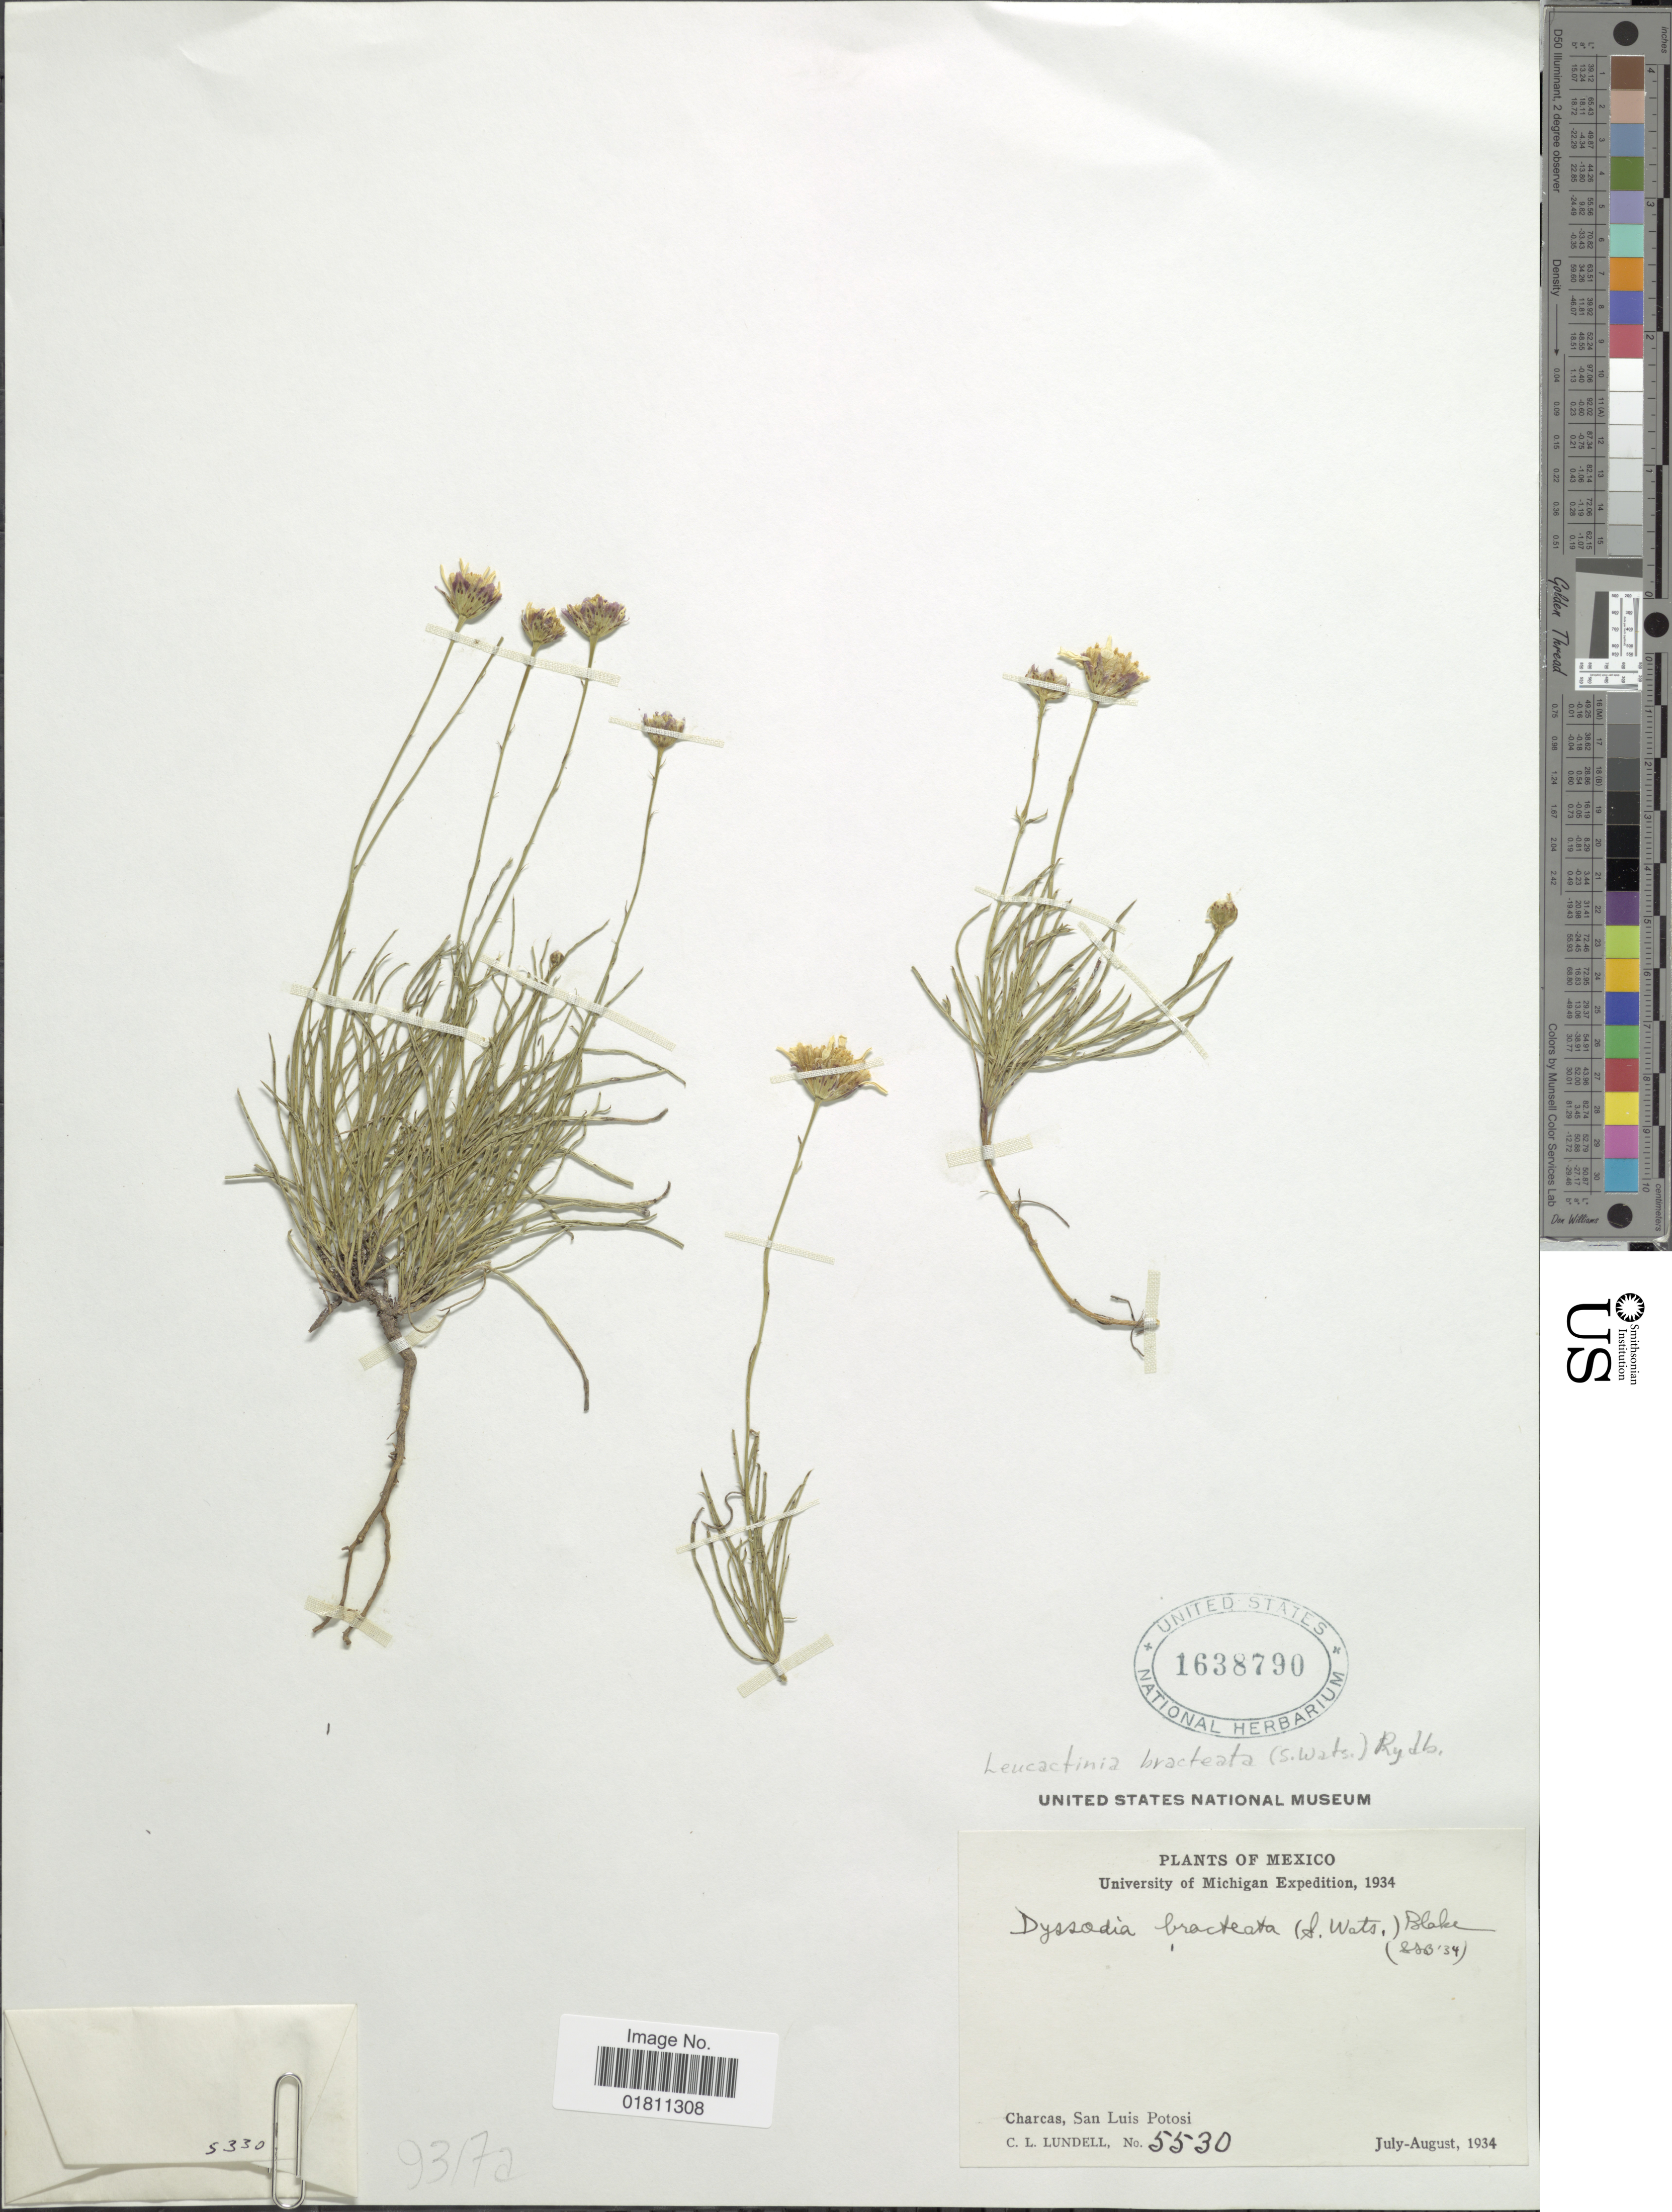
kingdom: Plantae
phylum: Tracheophyta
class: Magnoliopsida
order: Asterales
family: Asteraceae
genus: Leucactinia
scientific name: Leucactinia bracteata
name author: (S. Watson) Rydb.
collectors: C. L. Lundell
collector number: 5530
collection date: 1934-07/1934-08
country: Mexico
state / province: San Luis Potosí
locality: Charcas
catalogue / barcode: US 1638790